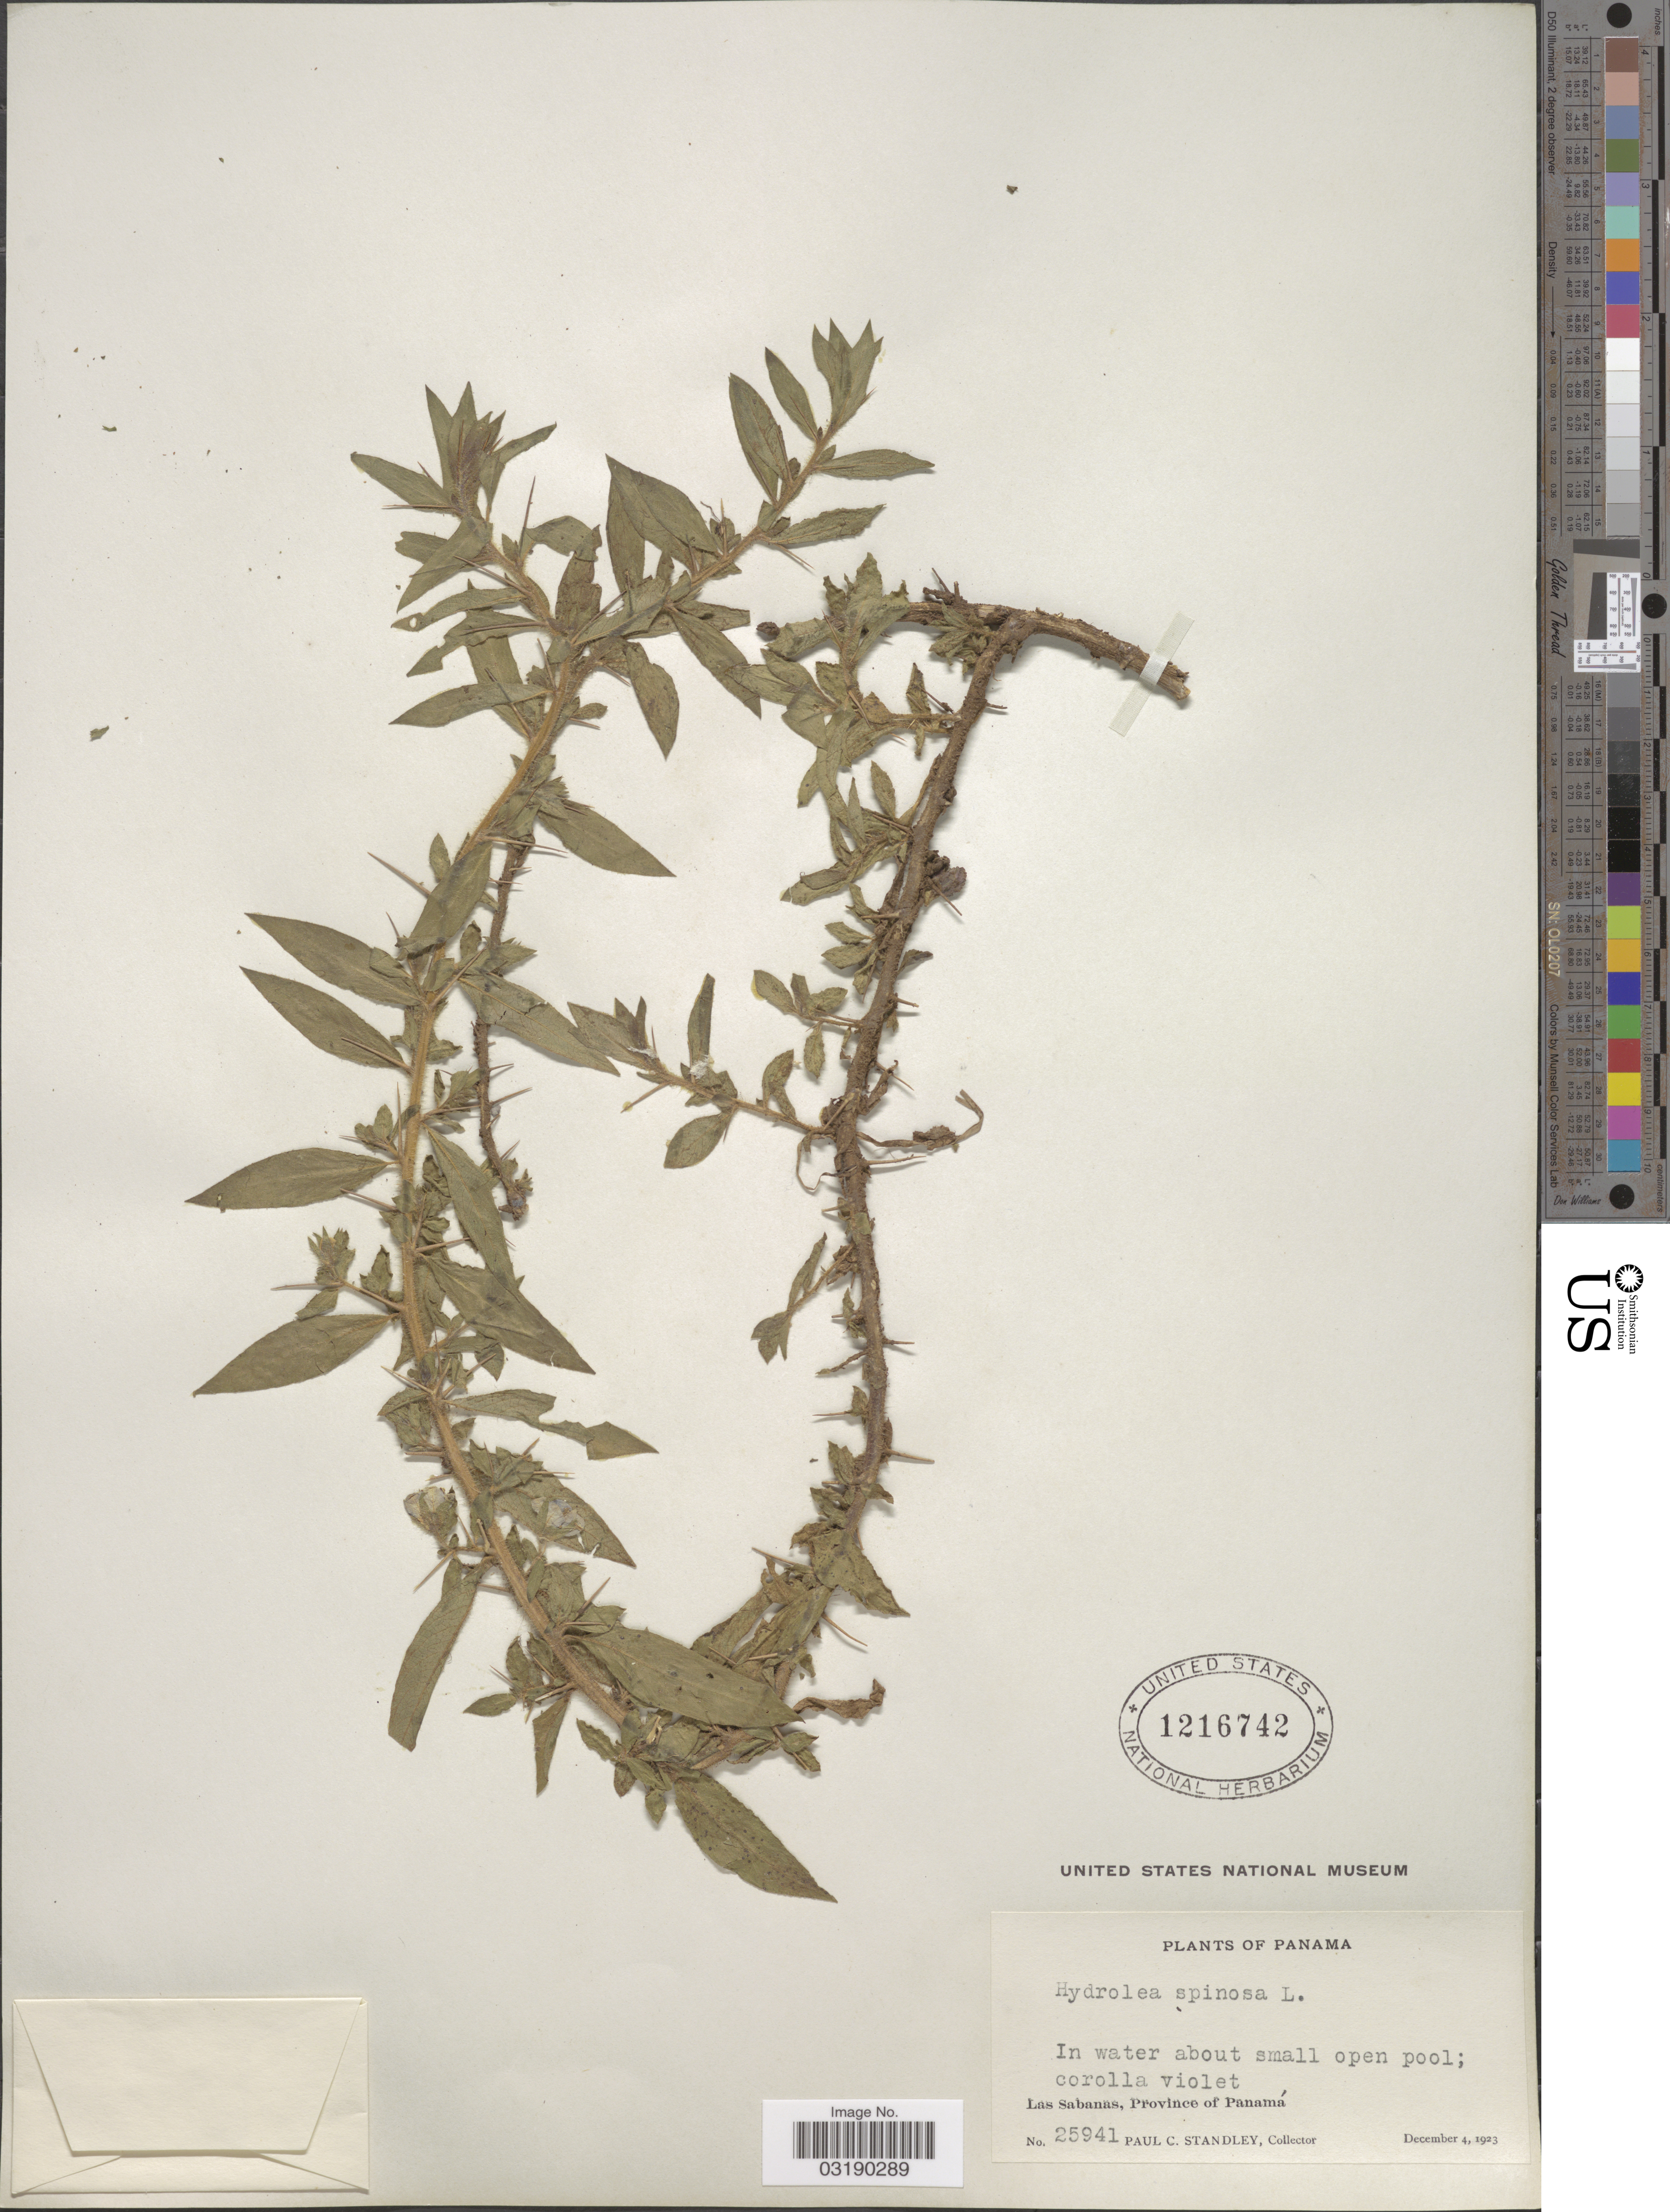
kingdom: Plantae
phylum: Tracheophyta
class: Magnoliopsida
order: Solanales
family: Hydroleaceae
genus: Hydrolea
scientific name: Hydrolea spinosa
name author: L.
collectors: P. C. Standley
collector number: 25941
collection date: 1923-12-04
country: Panama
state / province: Panamá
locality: Las Sabanas, Province of Panamá.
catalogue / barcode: US 1216742